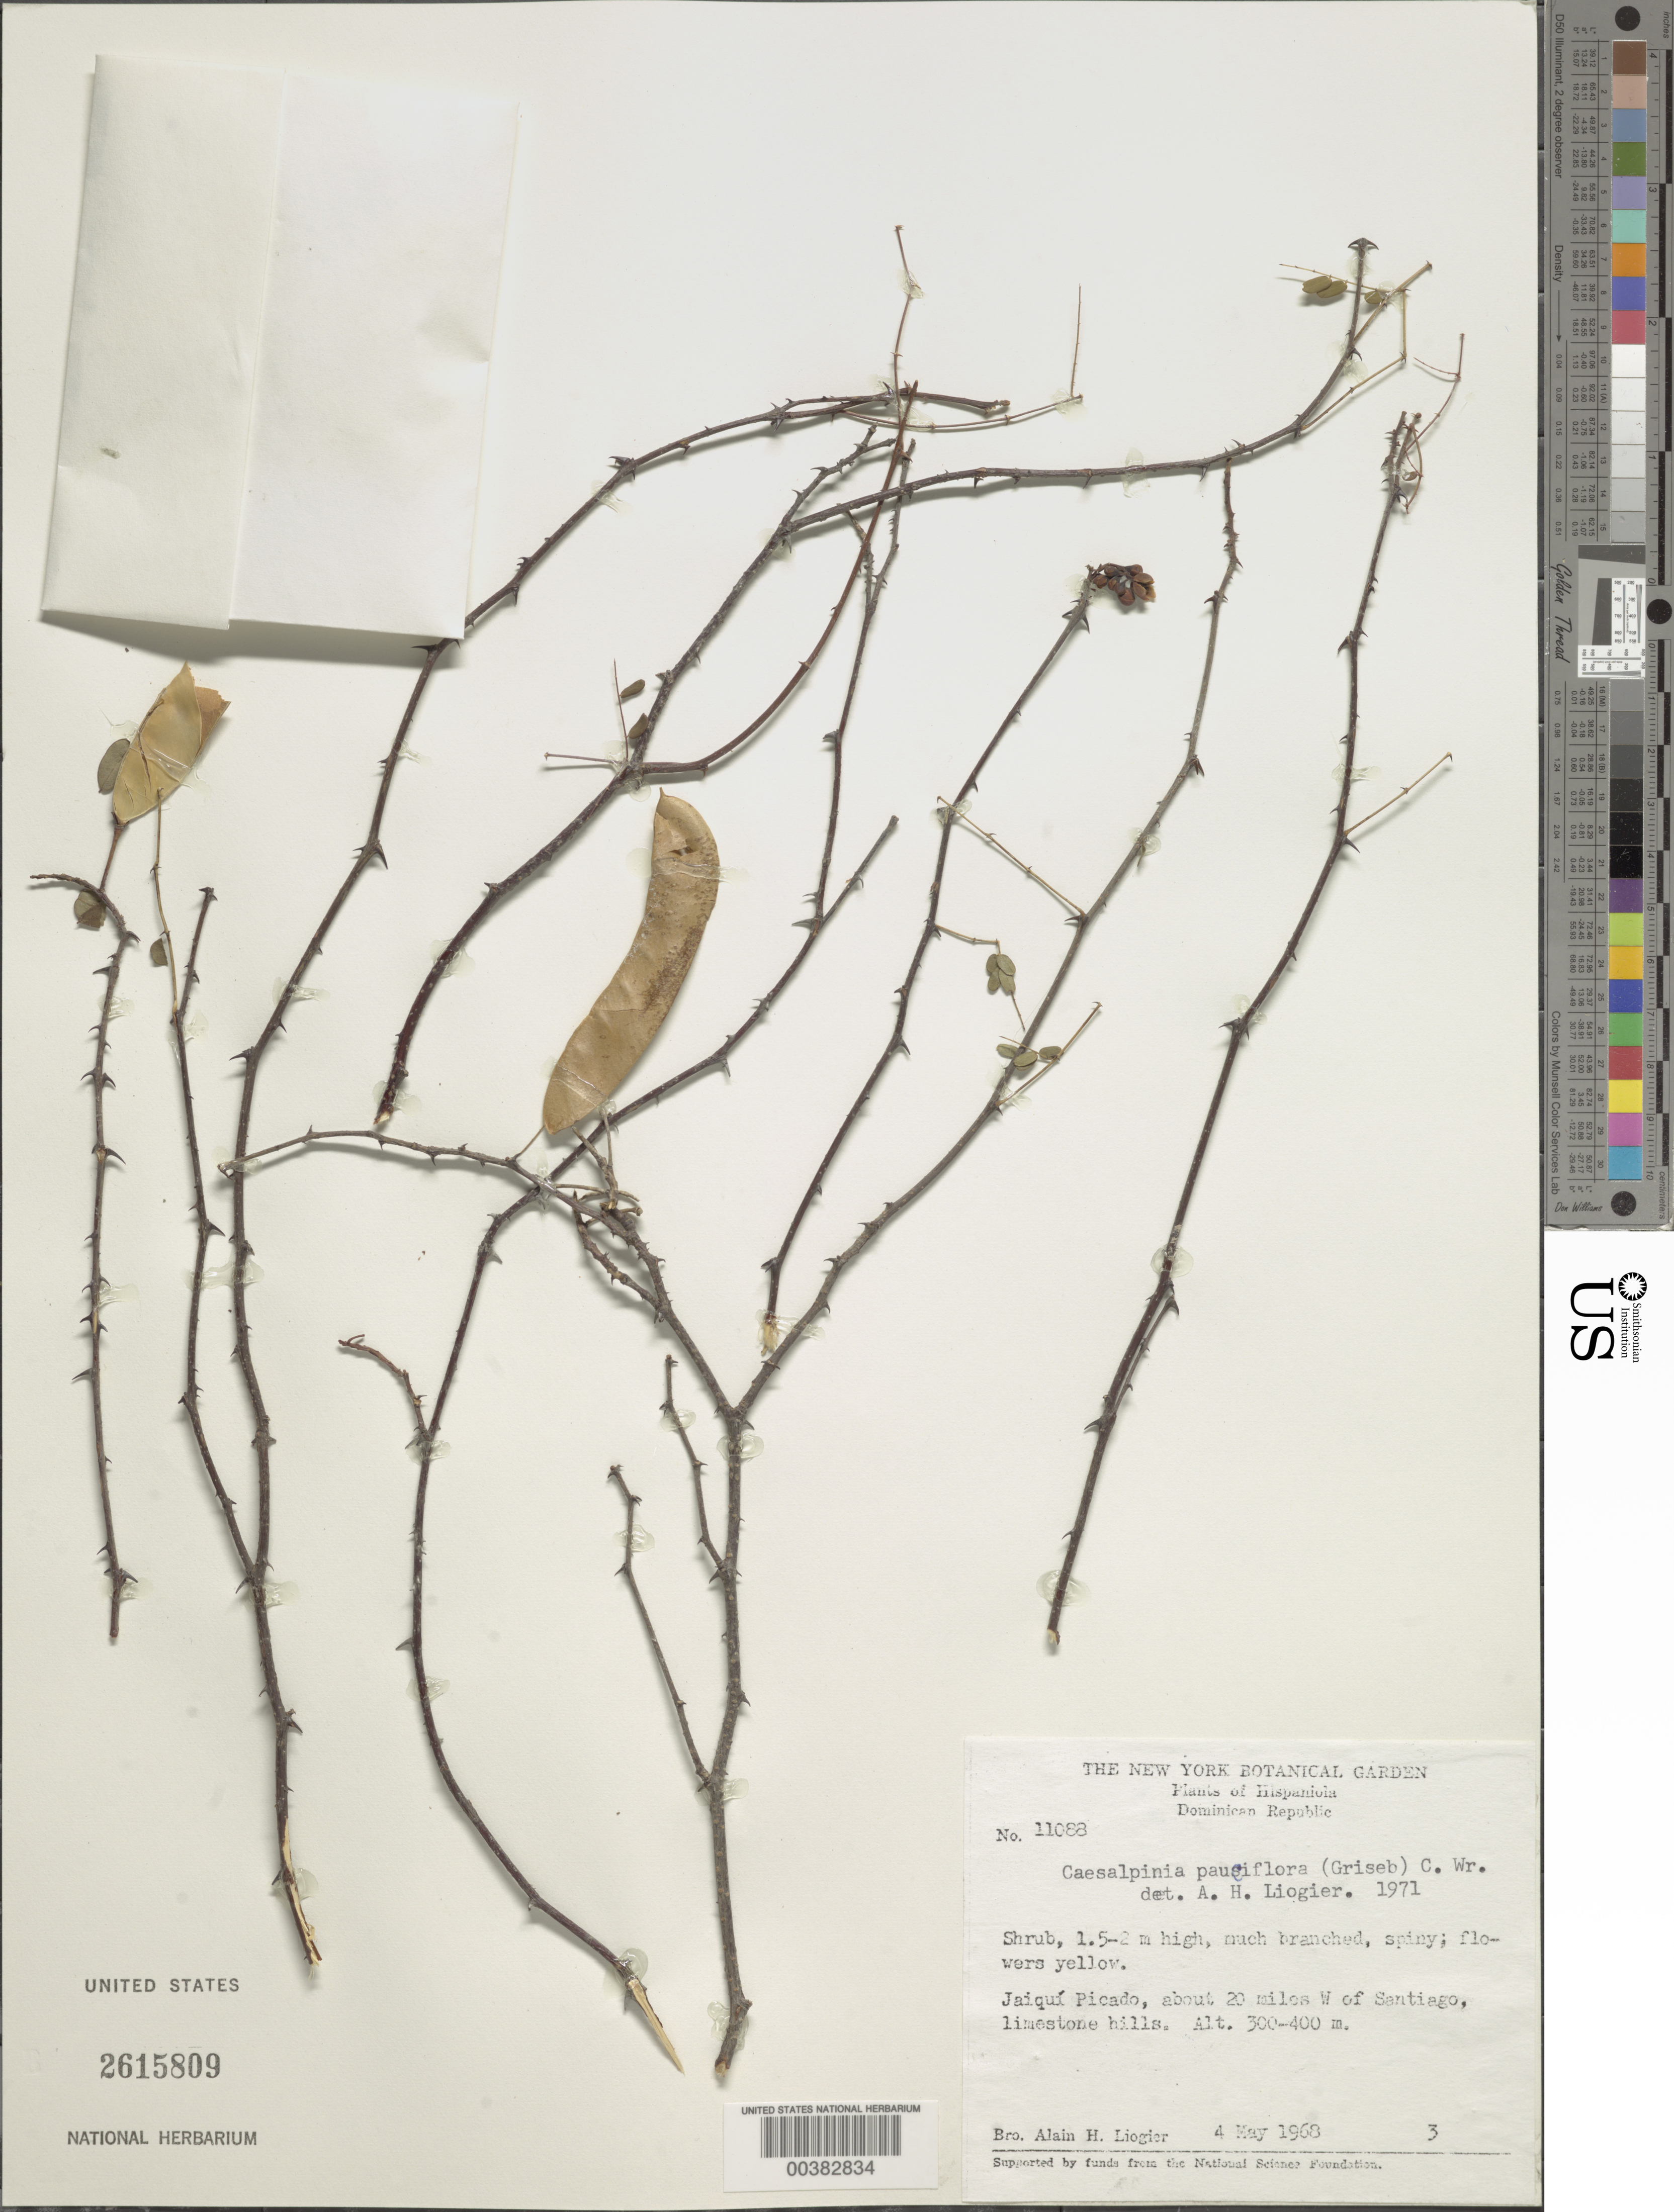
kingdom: Plantae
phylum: Tracheophyta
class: Magnoliopsida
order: Fabales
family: Fabaceae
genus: Denisophytum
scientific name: Denisophytum pauciflorum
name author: (Griseb.) Gagnon & G.P. Lewis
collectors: A. H. Liogier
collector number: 11088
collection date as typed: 04 May 1969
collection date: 1969-05-04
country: Dominican Republic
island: Hispaniola Island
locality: Jaiqui picado, about 20 mi w of santiago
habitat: Limestone hills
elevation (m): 300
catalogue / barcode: US 2615809